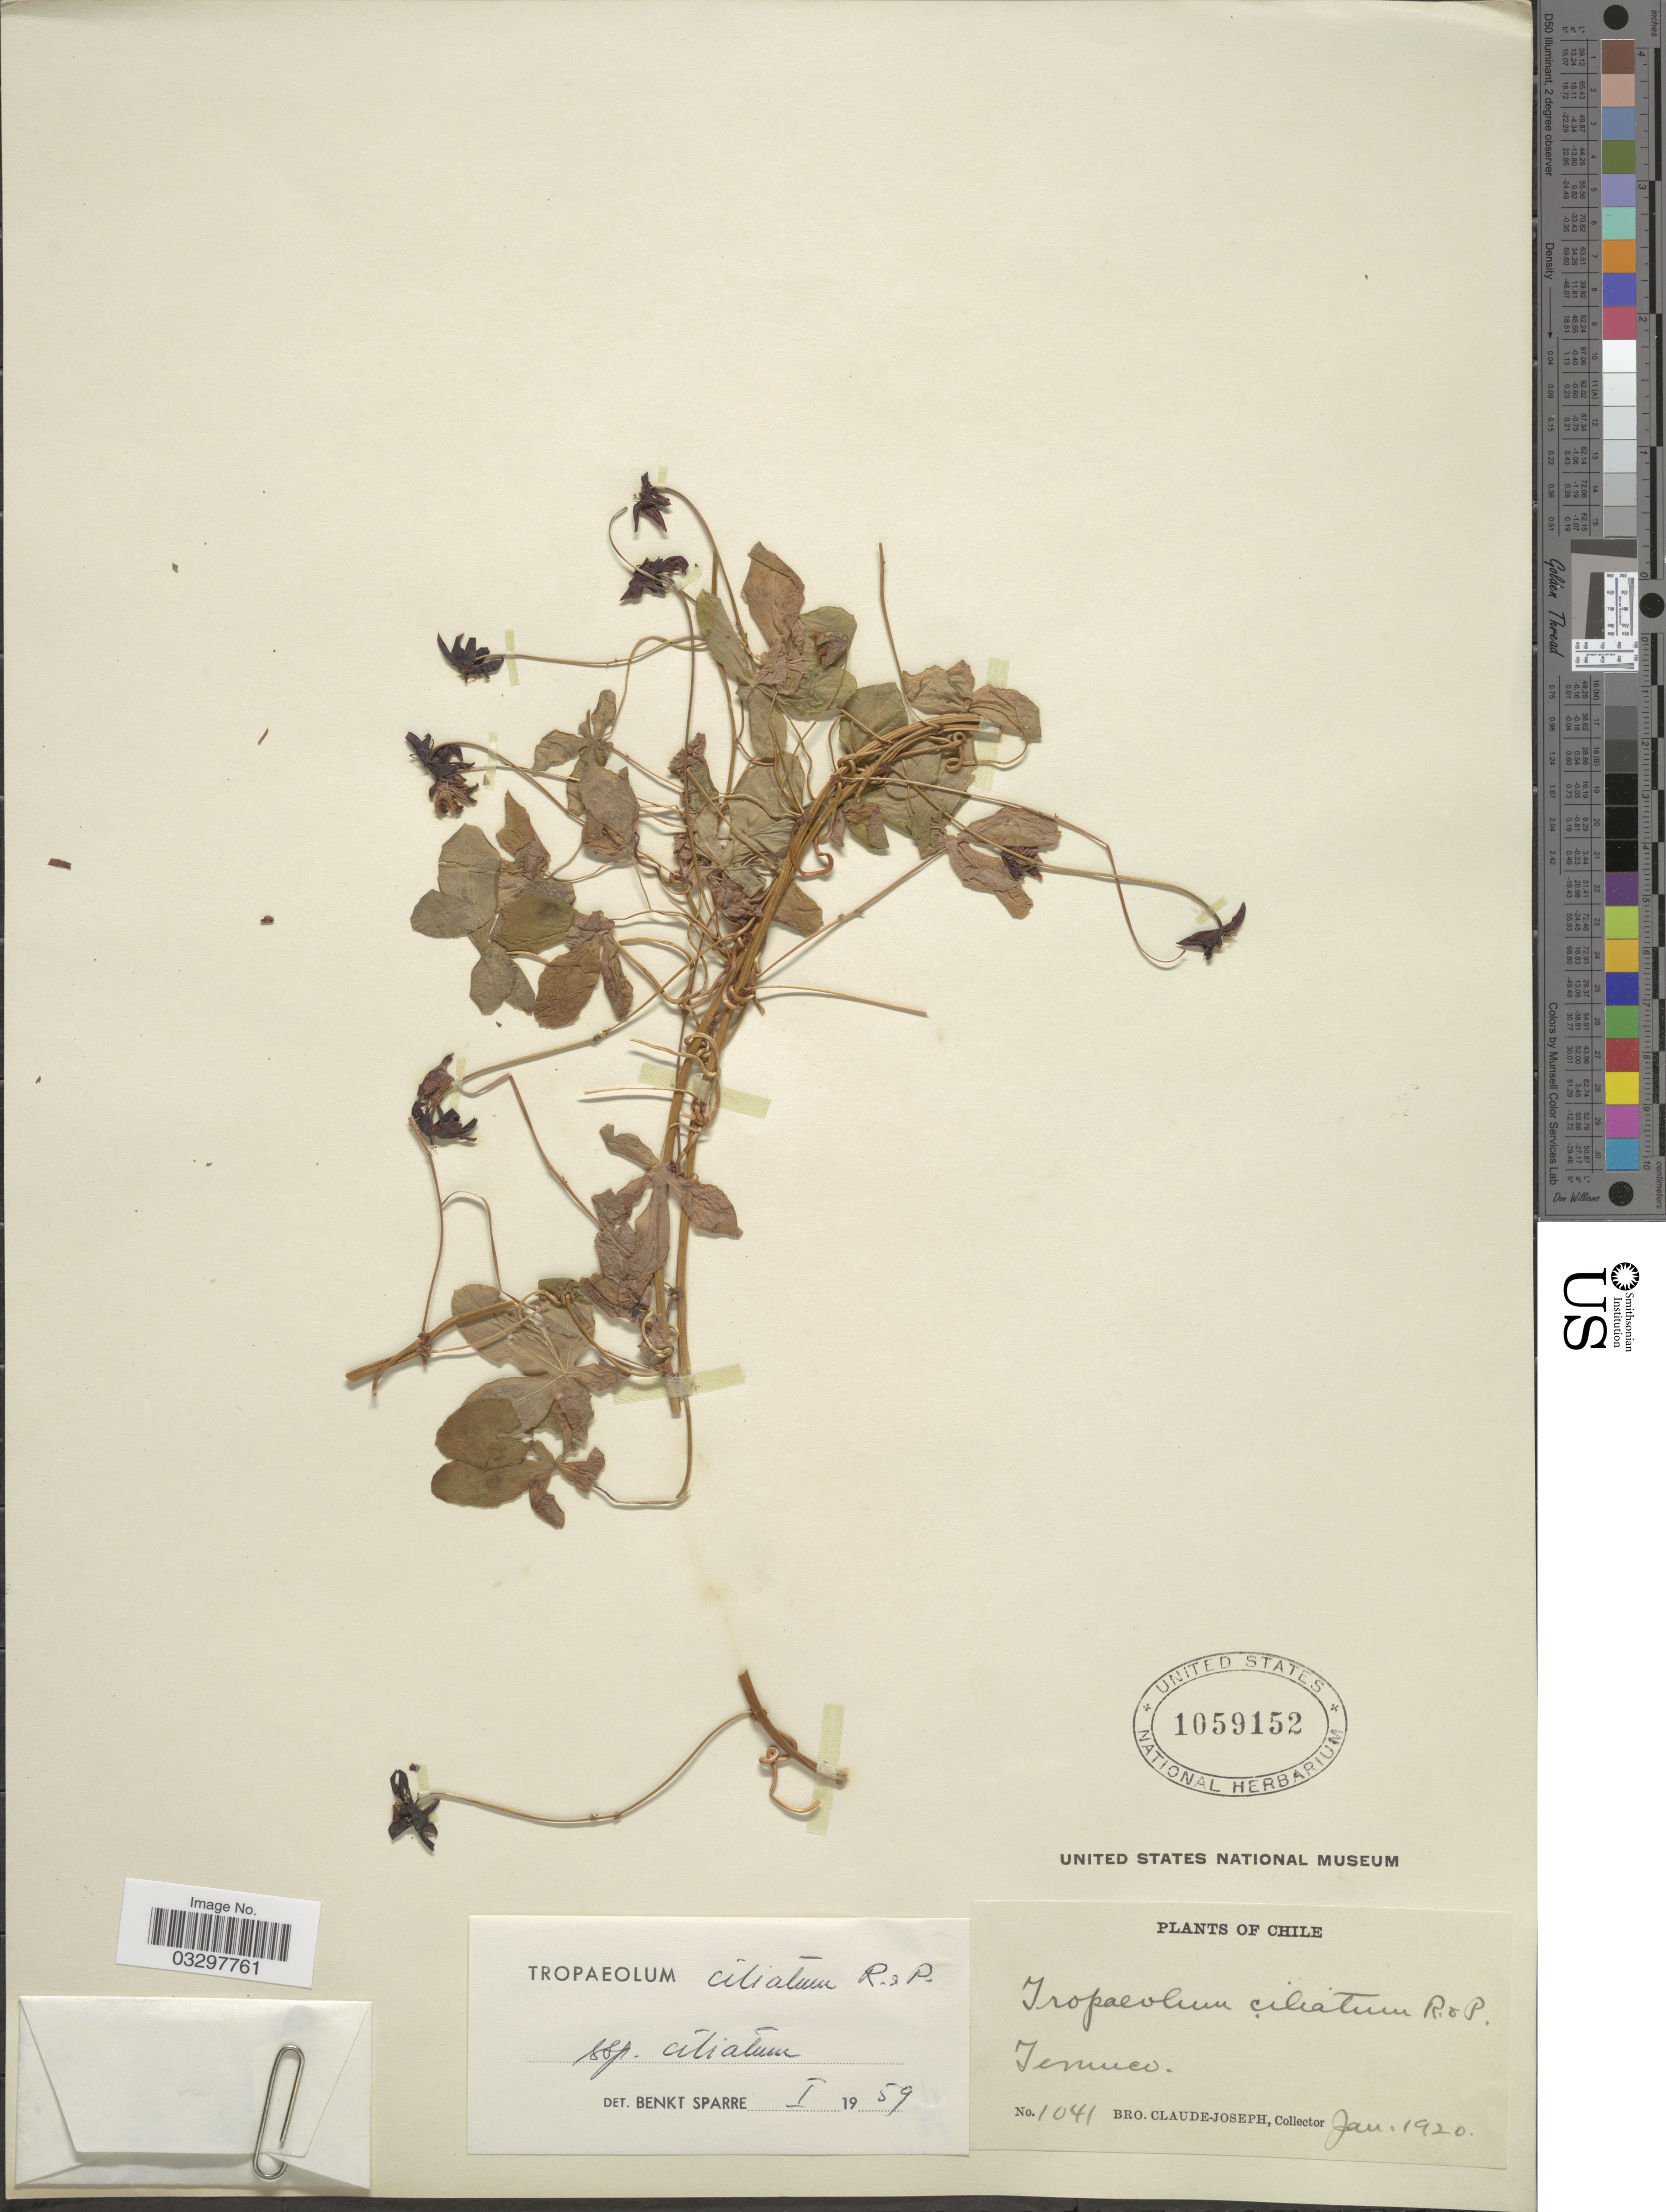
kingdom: Plantae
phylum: Tracheophyta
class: Magnoliopsida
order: Brassicales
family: Tropaeolaceae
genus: Tropaeolum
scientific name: Tropaeolum ciliatum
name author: Ruiz & Pav.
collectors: Bro. Claude-Joseph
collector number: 1041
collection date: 1920-01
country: Chile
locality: Temuco.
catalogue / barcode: US 1059152